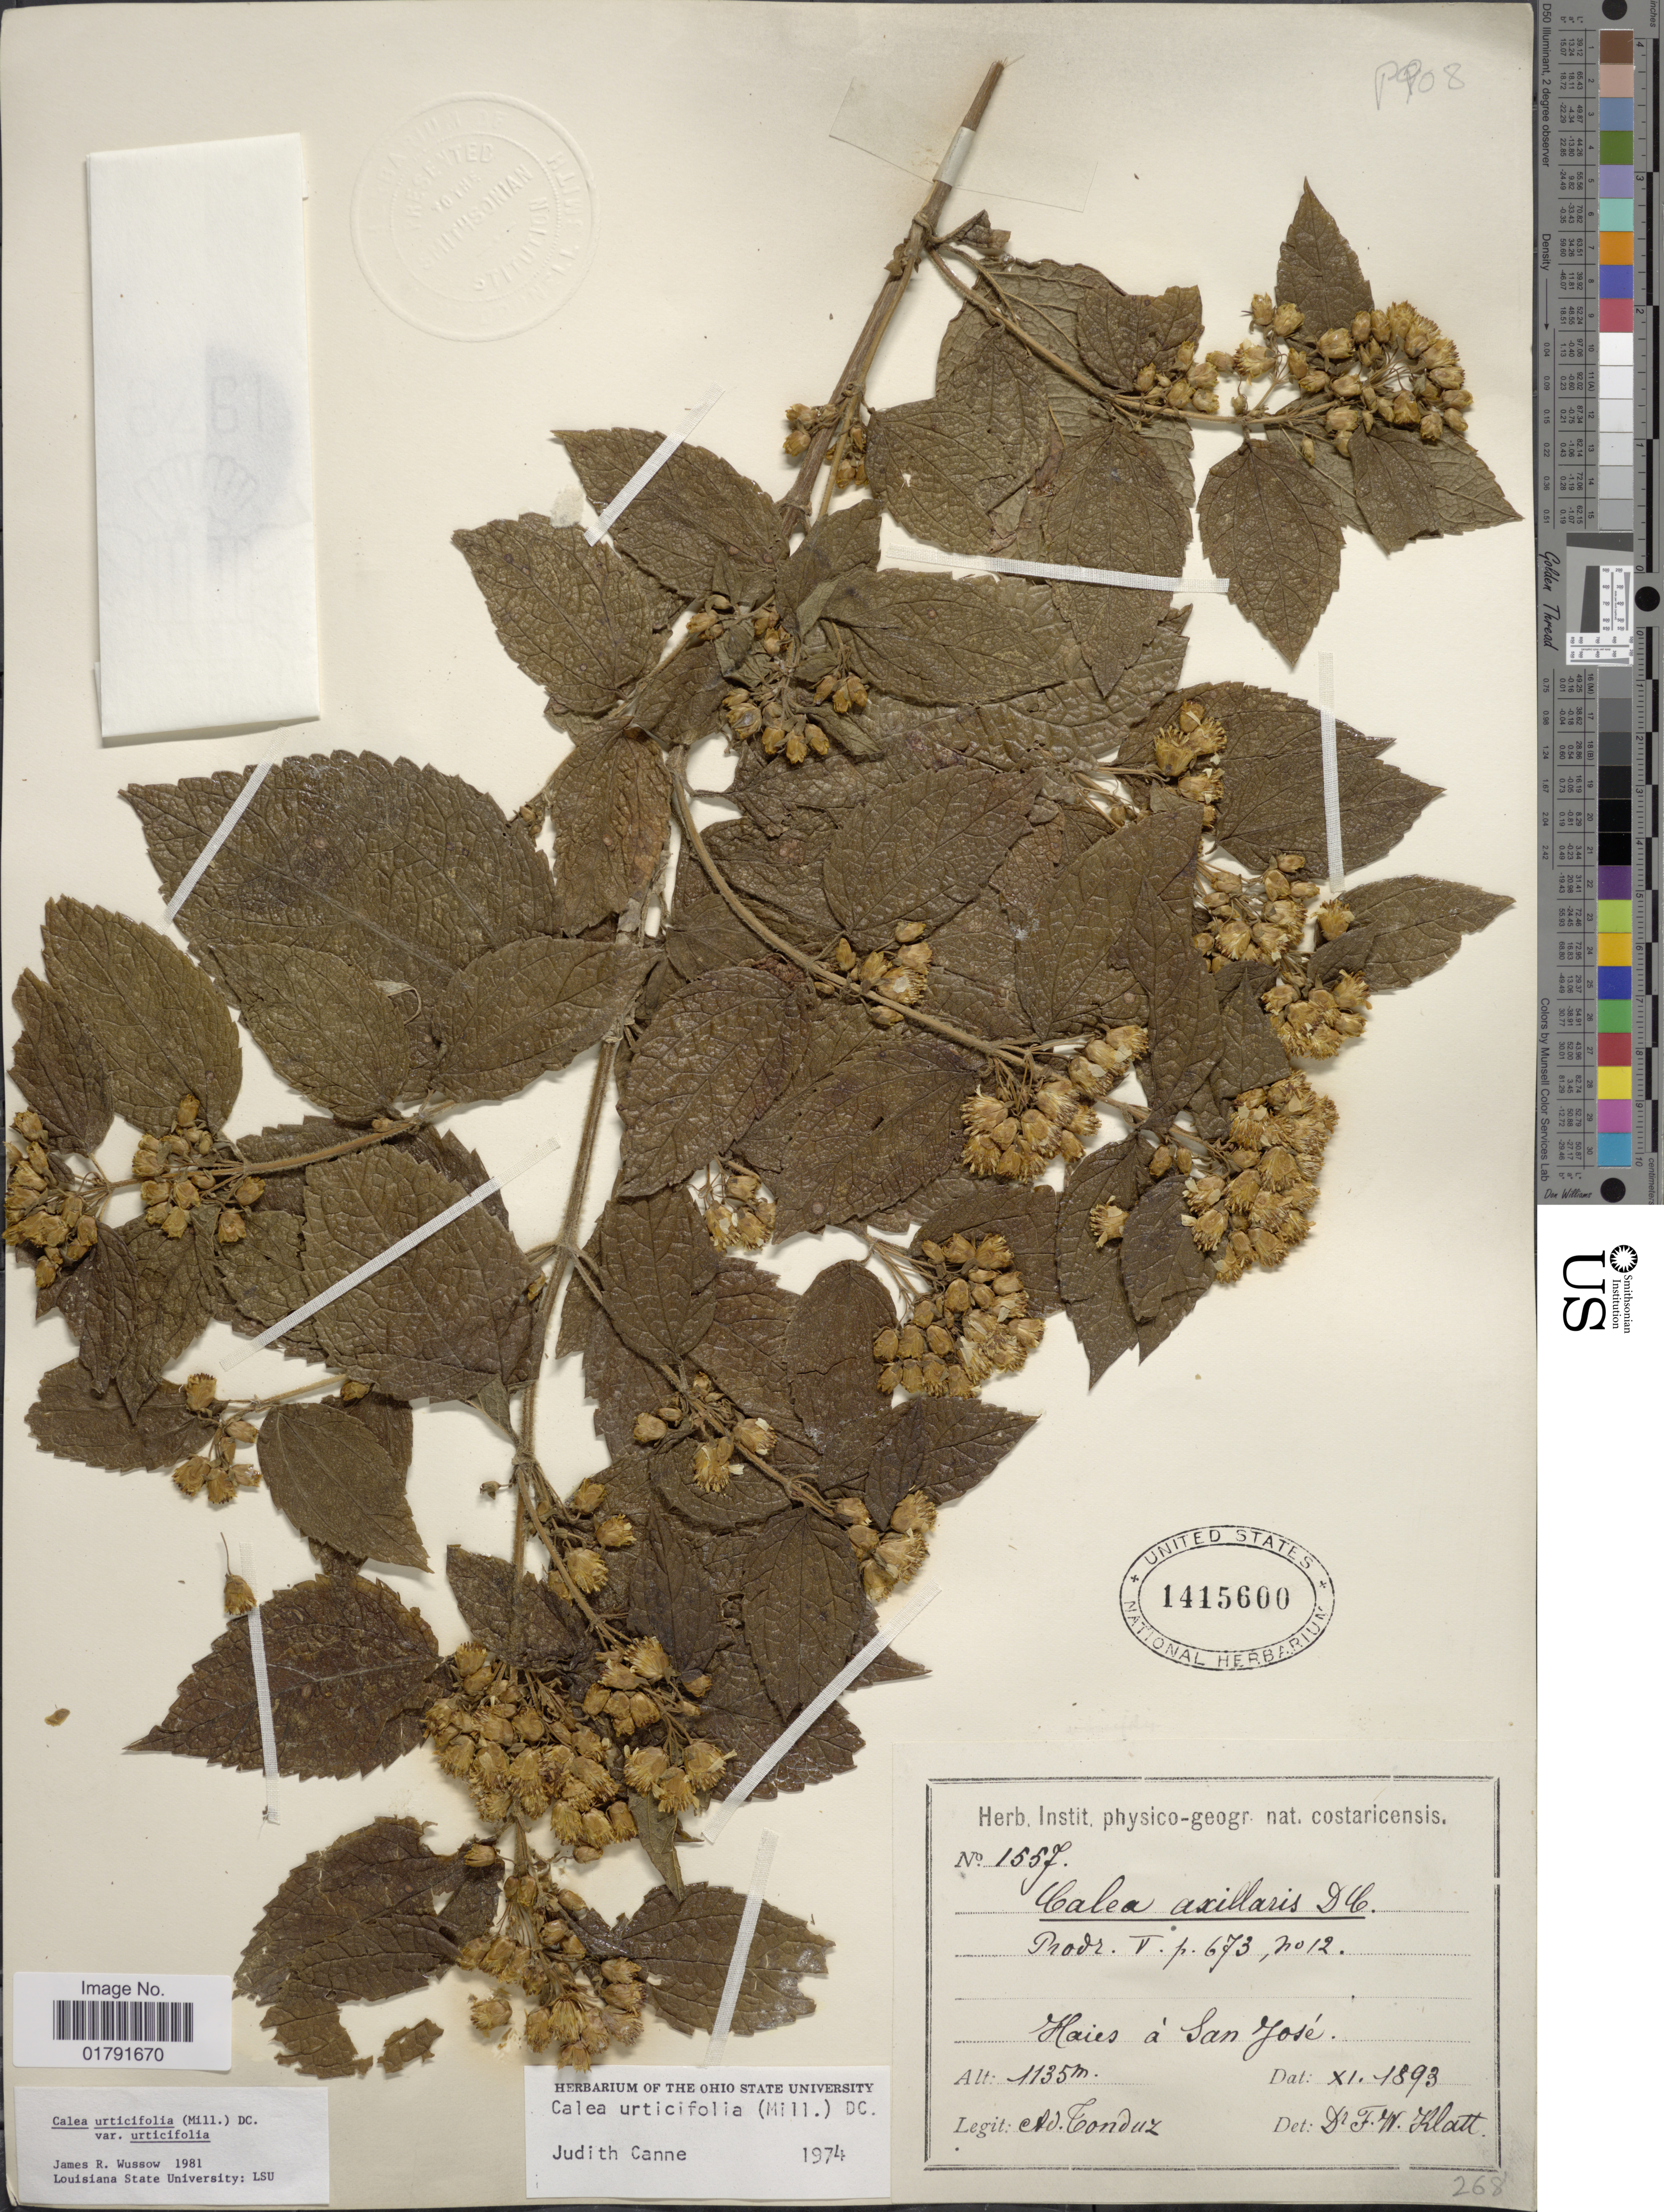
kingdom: Plantae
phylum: Tracheophyta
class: Magnoliopsida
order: Asterales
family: Asteraceae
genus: Calea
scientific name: Calea urticifolia var. urticifolia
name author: (Mill.) DC.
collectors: A. Tonduz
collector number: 1557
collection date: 1893-11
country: Costa Rica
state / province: San José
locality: Haies a San Jose.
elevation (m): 1135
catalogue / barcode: US 1415600